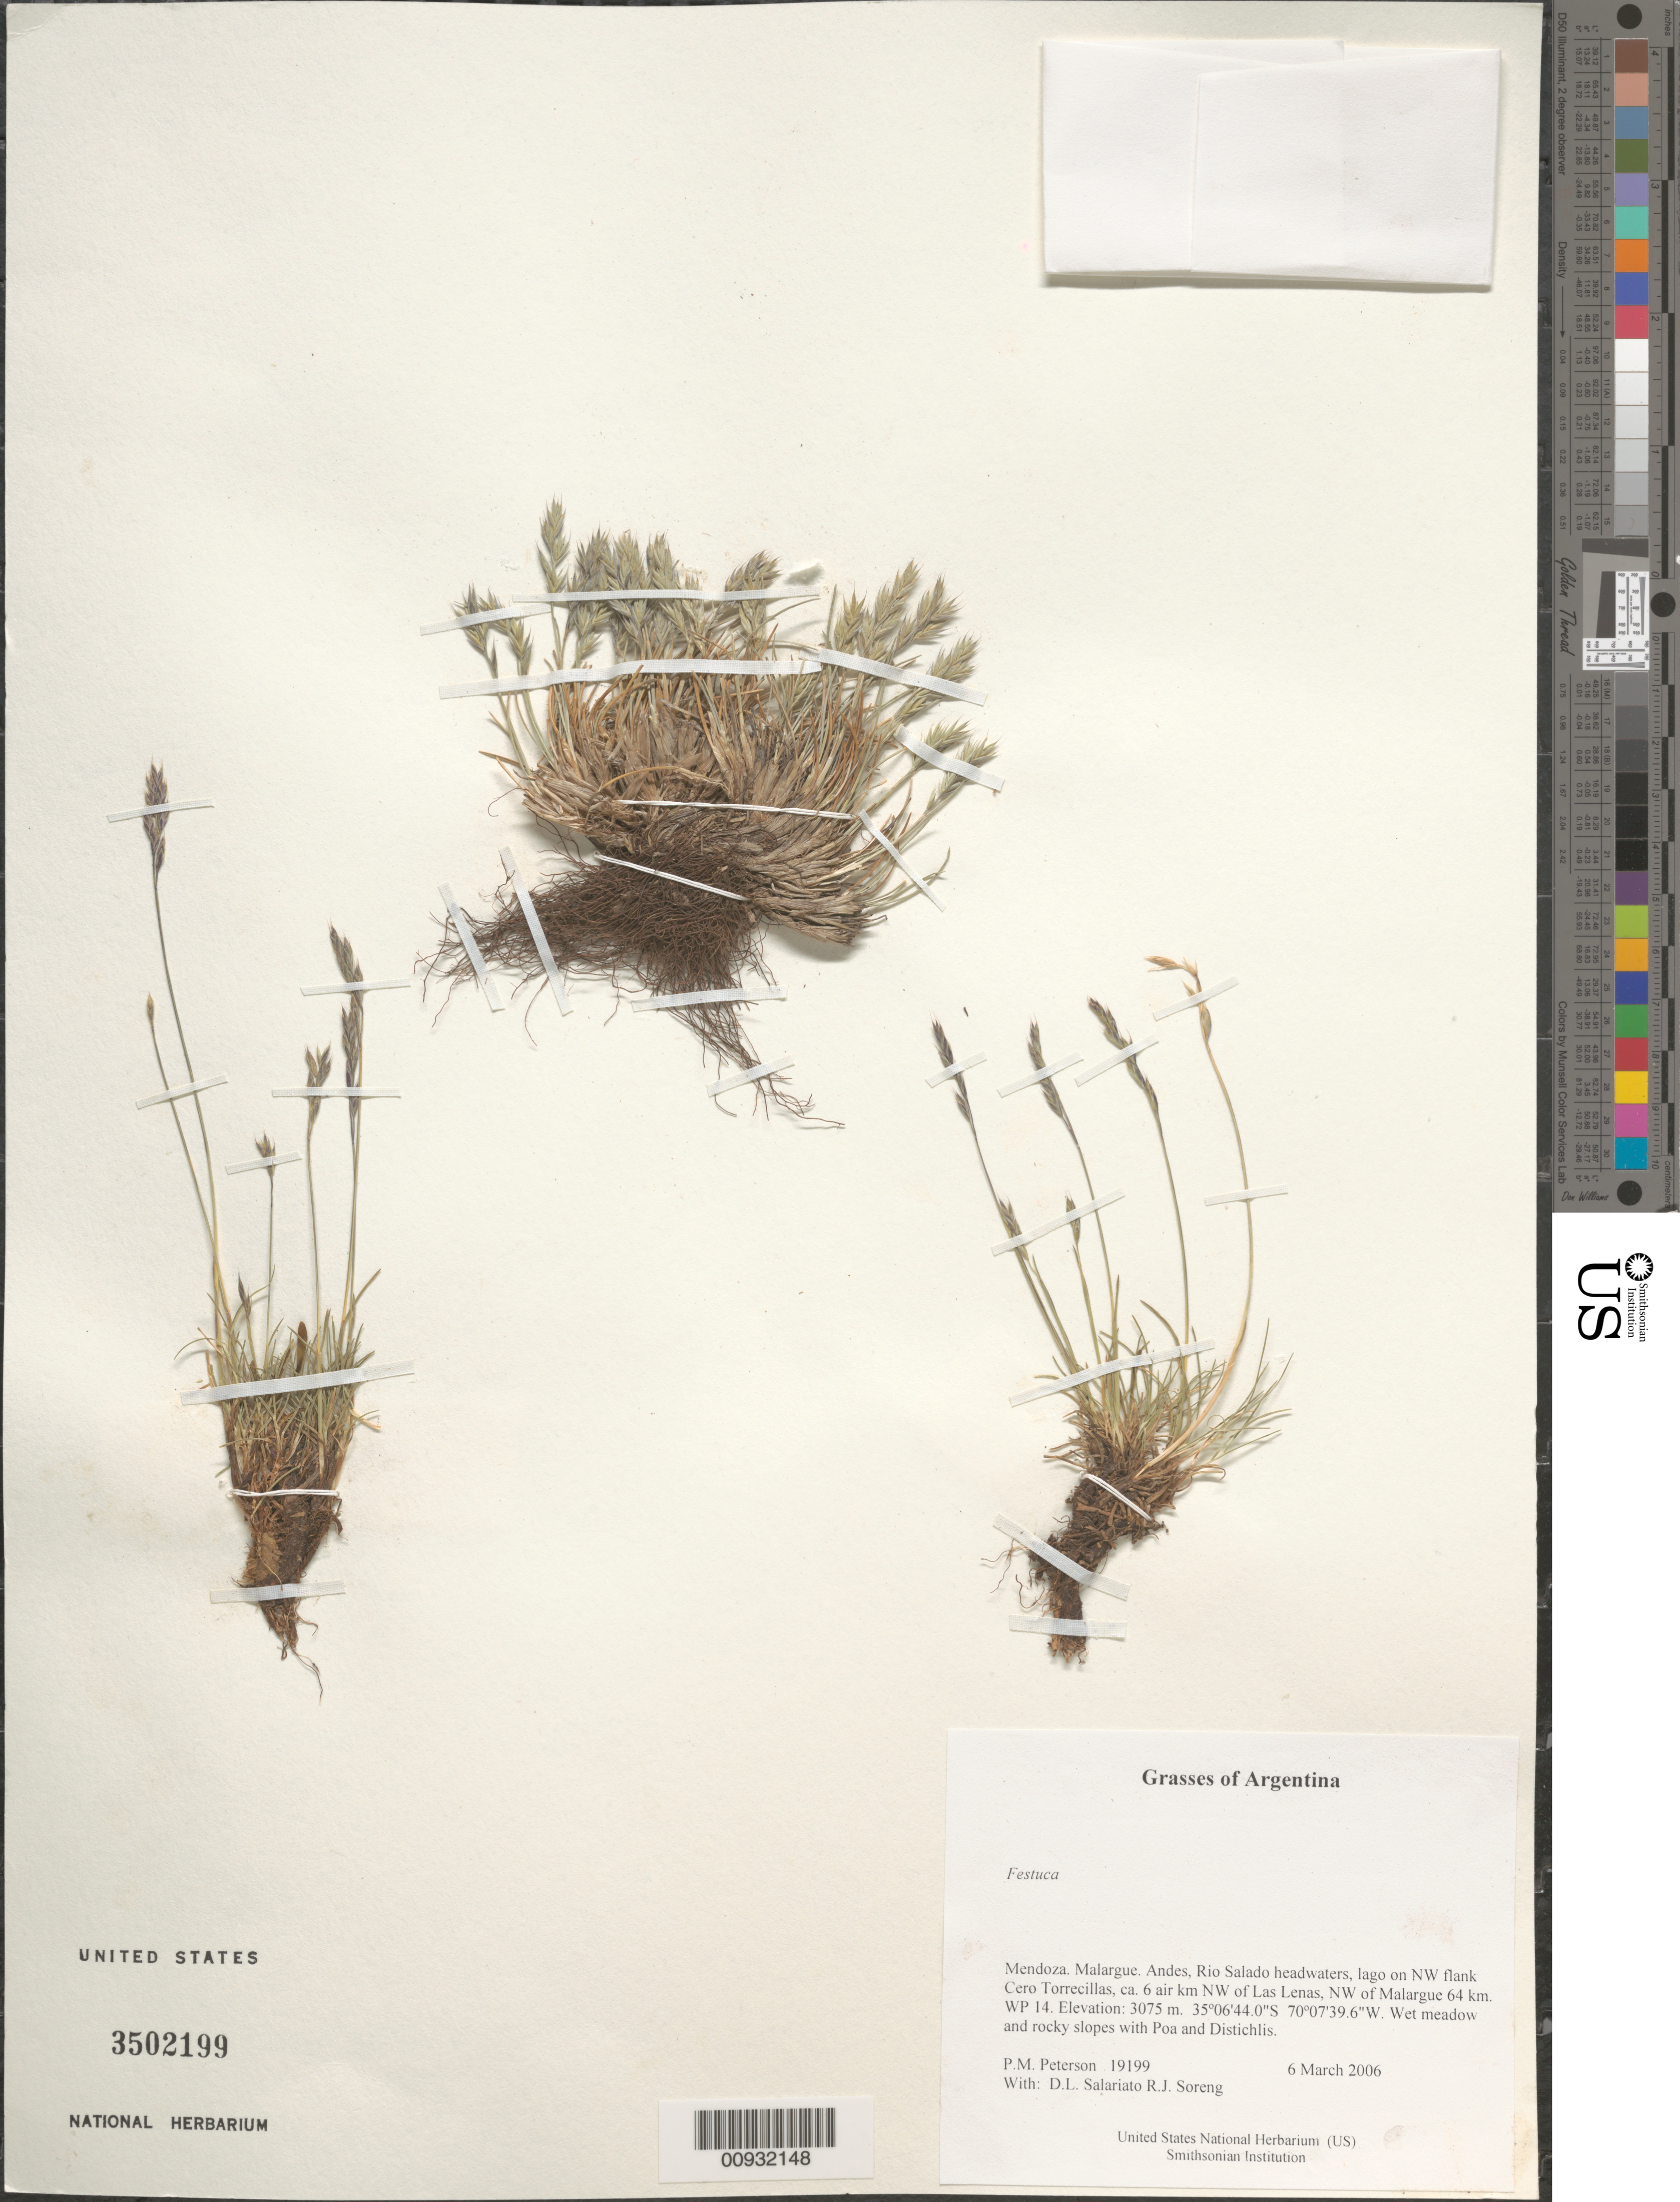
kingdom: Plantae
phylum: Tracheophyta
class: Liliopsida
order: Poales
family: Poaceae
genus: Festuca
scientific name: Festuca sp.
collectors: P. M. Peterson, R. J. Soreng, D. Salariato & A. Panizza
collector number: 19199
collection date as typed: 06 Mar 2006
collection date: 2006-03-06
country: Argentina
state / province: Mendoza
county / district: Malargue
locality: Andes, Rio Salado headwaters, lago on NW flank Cero Torrecillas, ca. 6 air km NW of Las Lenas, NW of Malargue 64 km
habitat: Wet meadow and rocky slopes with Poa and Distichlis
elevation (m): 3075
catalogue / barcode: US 3502199